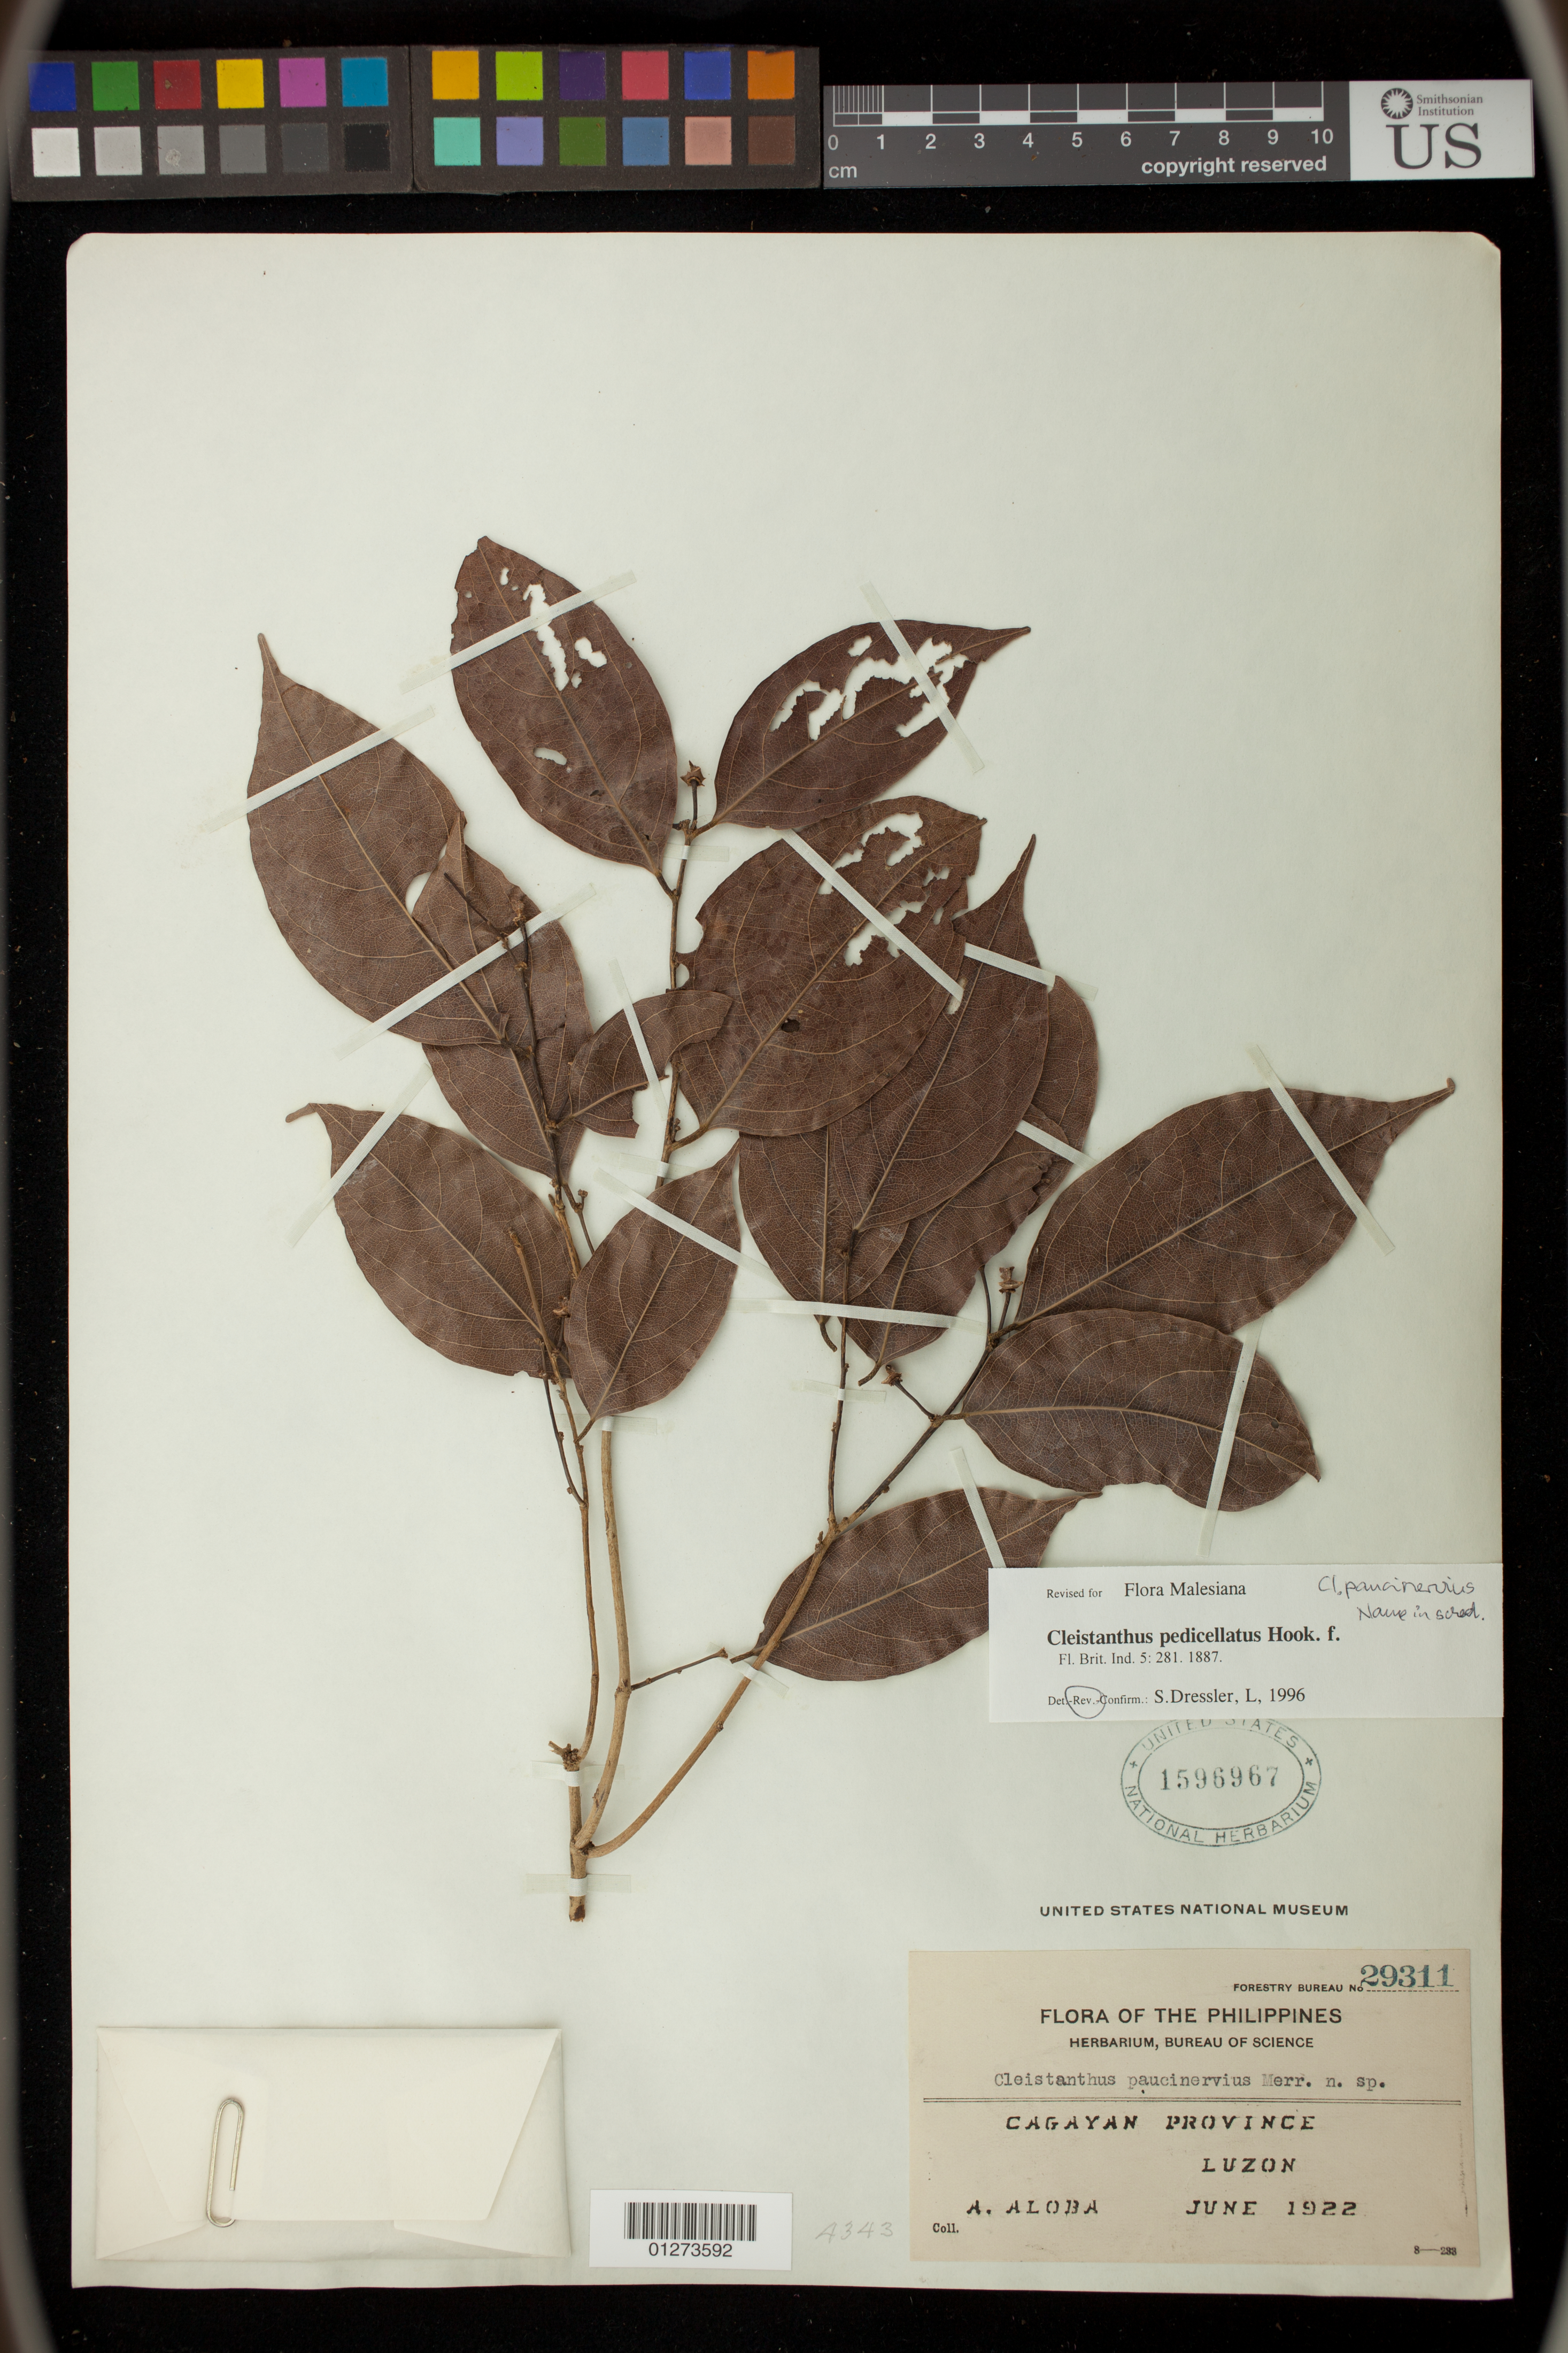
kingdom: Plantae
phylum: Tracheophyta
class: Magnoliopsida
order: Malpighiales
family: Phyllanthaceae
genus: Cleistanthus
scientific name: Cleistanthus pedicellatus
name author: Hook. f.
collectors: A. Aloba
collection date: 1922-06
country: Philippines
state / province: Cagayan Valley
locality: Cagayan Province,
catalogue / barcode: US 1596967